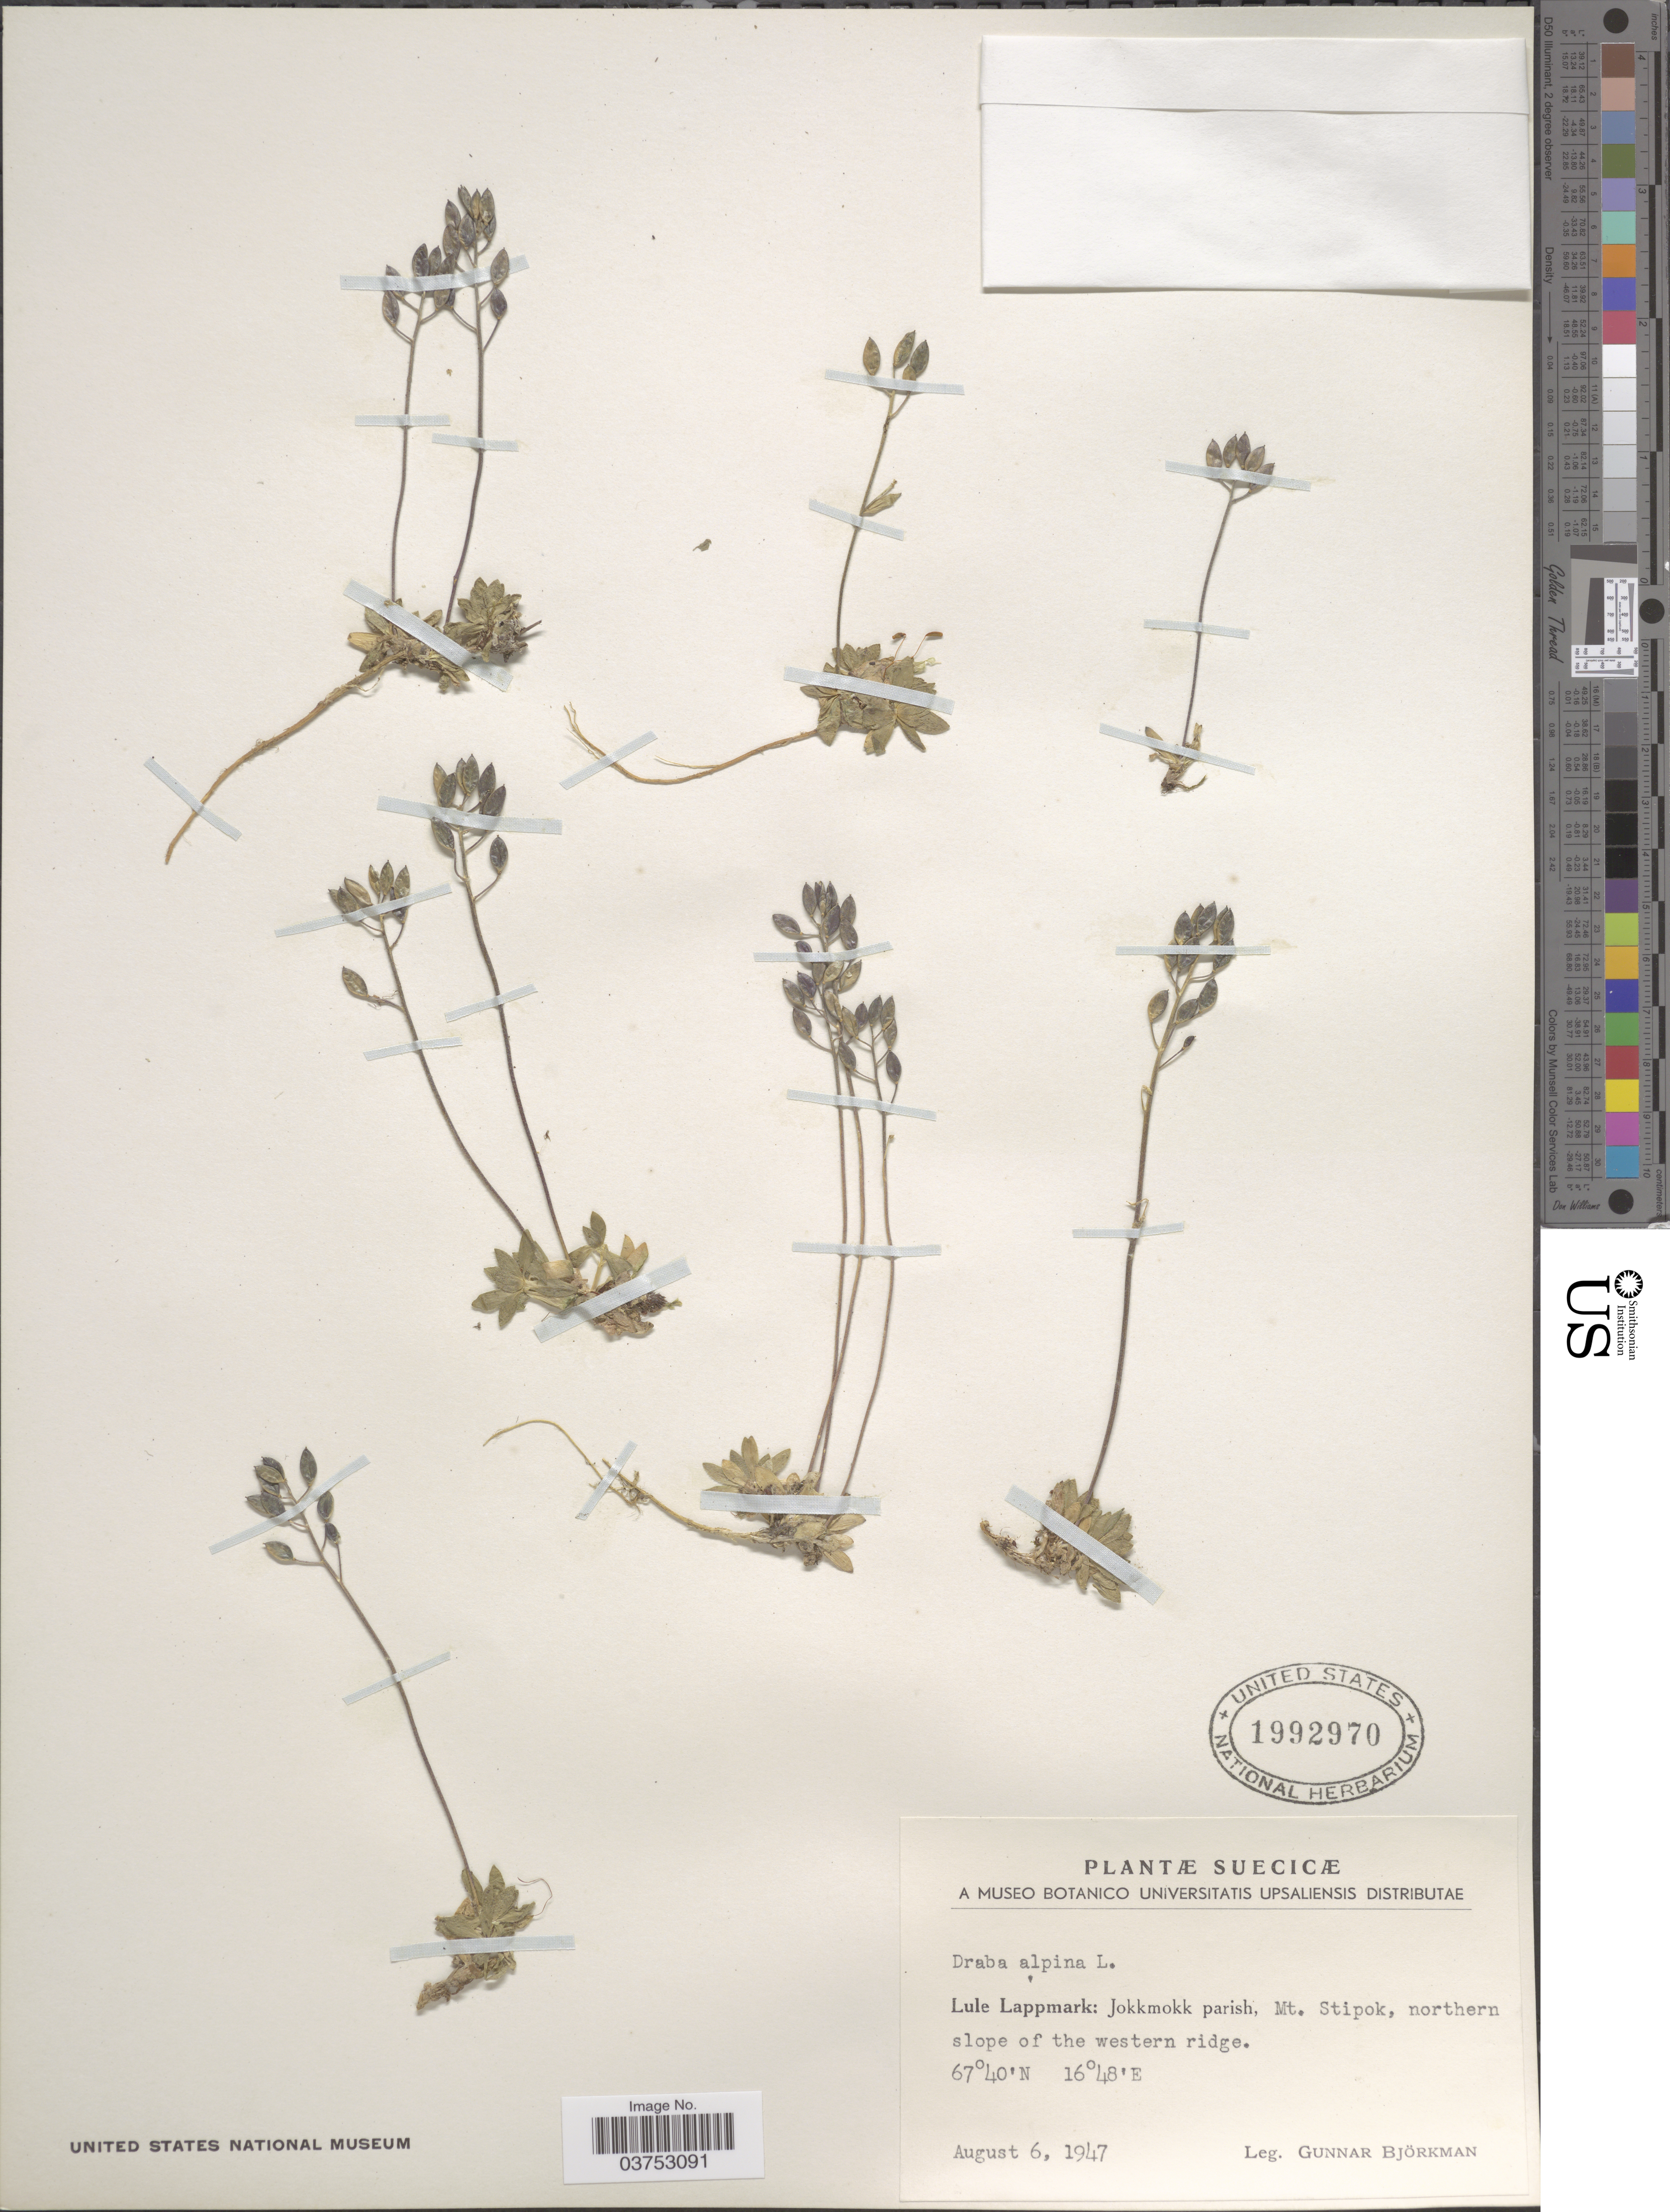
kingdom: Plantae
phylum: Tracheophyta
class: Magnoliopsida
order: Brassicales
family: Brassicaceae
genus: Draba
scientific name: Draba alpina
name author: L.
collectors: G. Bjorkman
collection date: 1947-08-06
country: Sweden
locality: Suecicæ. Lule Lappmark: Jokkmokk parish, Mt. Stipok, northern slope of the western ridge.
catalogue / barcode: US 1992970